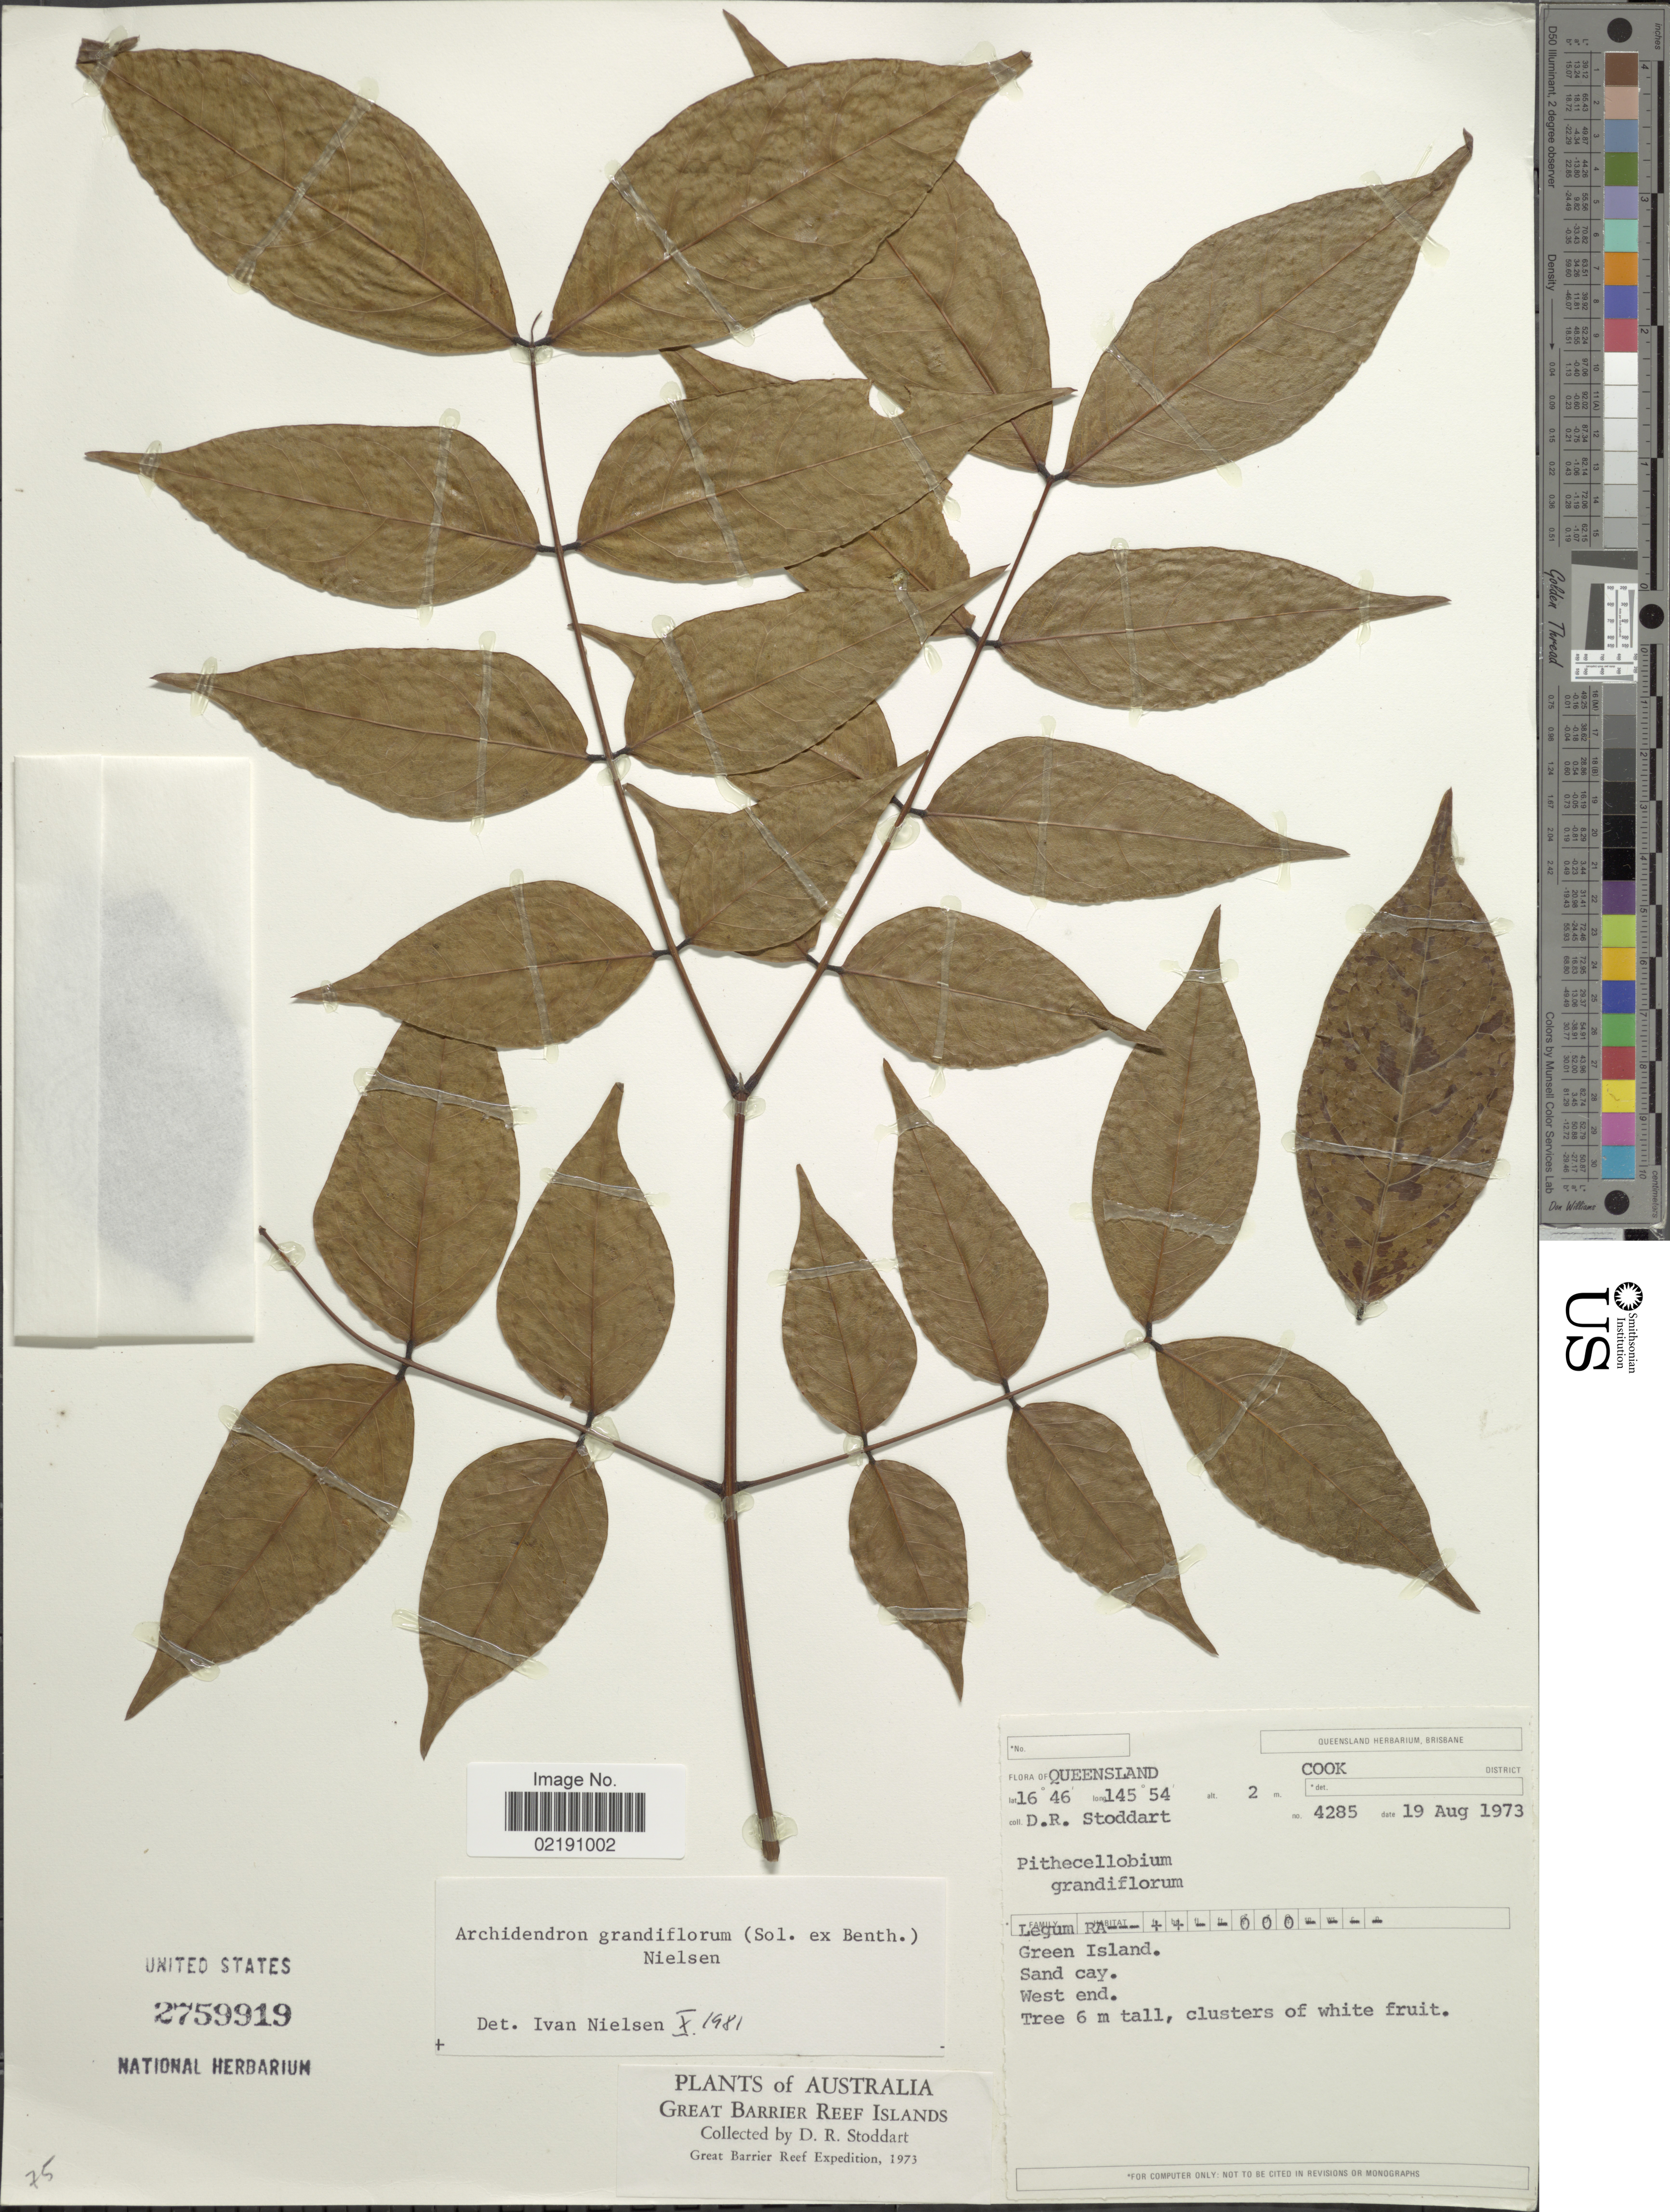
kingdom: Plantae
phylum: Tracheophyta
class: Magnoliopsida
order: Fabales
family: Fabaceae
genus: Archidendron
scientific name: Archidendron grandiflorum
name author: (Benth.) I.C. Nielsen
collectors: D. R. Stoddart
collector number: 4285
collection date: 1973-08-19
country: Australia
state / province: Queensland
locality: Queensland. Cook District. Green Island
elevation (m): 2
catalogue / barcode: US 2759919